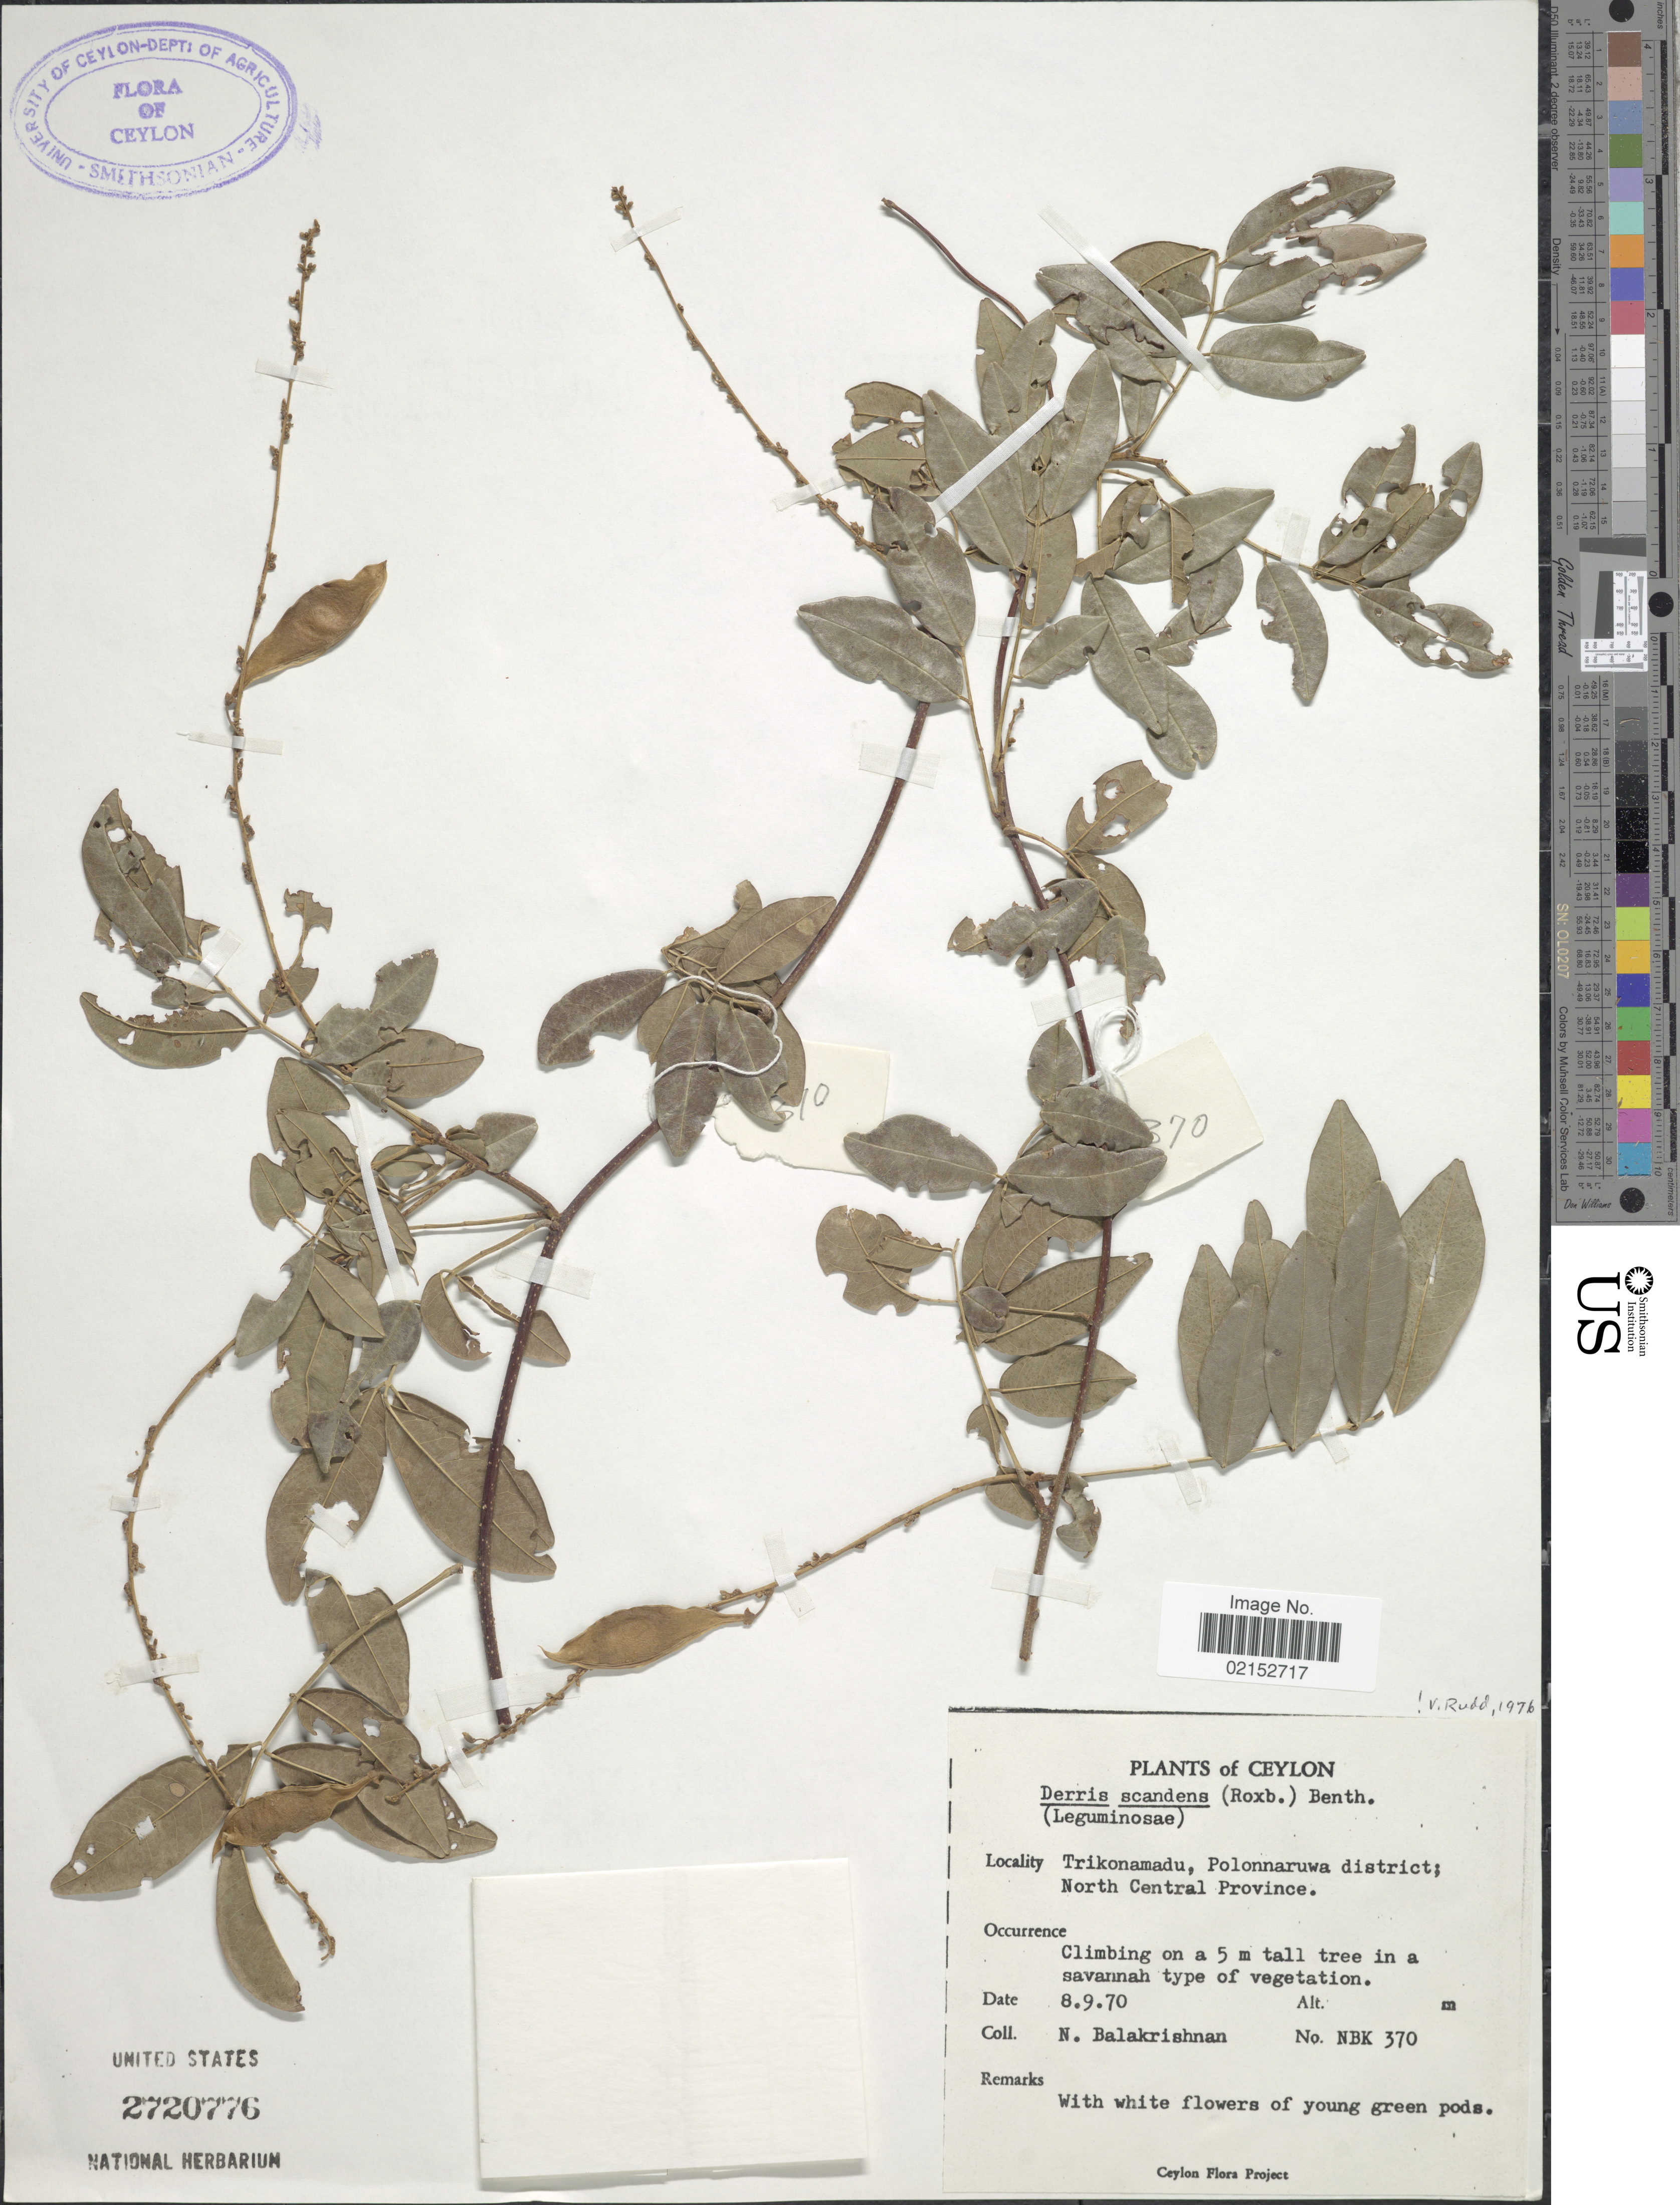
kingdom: Plantae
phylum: Tracheophyta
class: Magnoliopsida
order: Fabales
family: Fabaceae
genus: Brachypterum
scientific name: Brachypterum scandens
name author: (Roxb.) Miq.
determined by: Strong, Mark T., (BOT), Smithsonian Institution - National Museum of Natural History (UNITED STATES)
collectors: N. Balakrishnan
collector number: NBK 370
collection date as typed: Transcribed d/m/y: 8/9/70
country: Sri Lanka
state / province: North Central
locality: Ceylon, Trikonamadu, Polonnaruwa District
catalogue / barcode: US 2720776